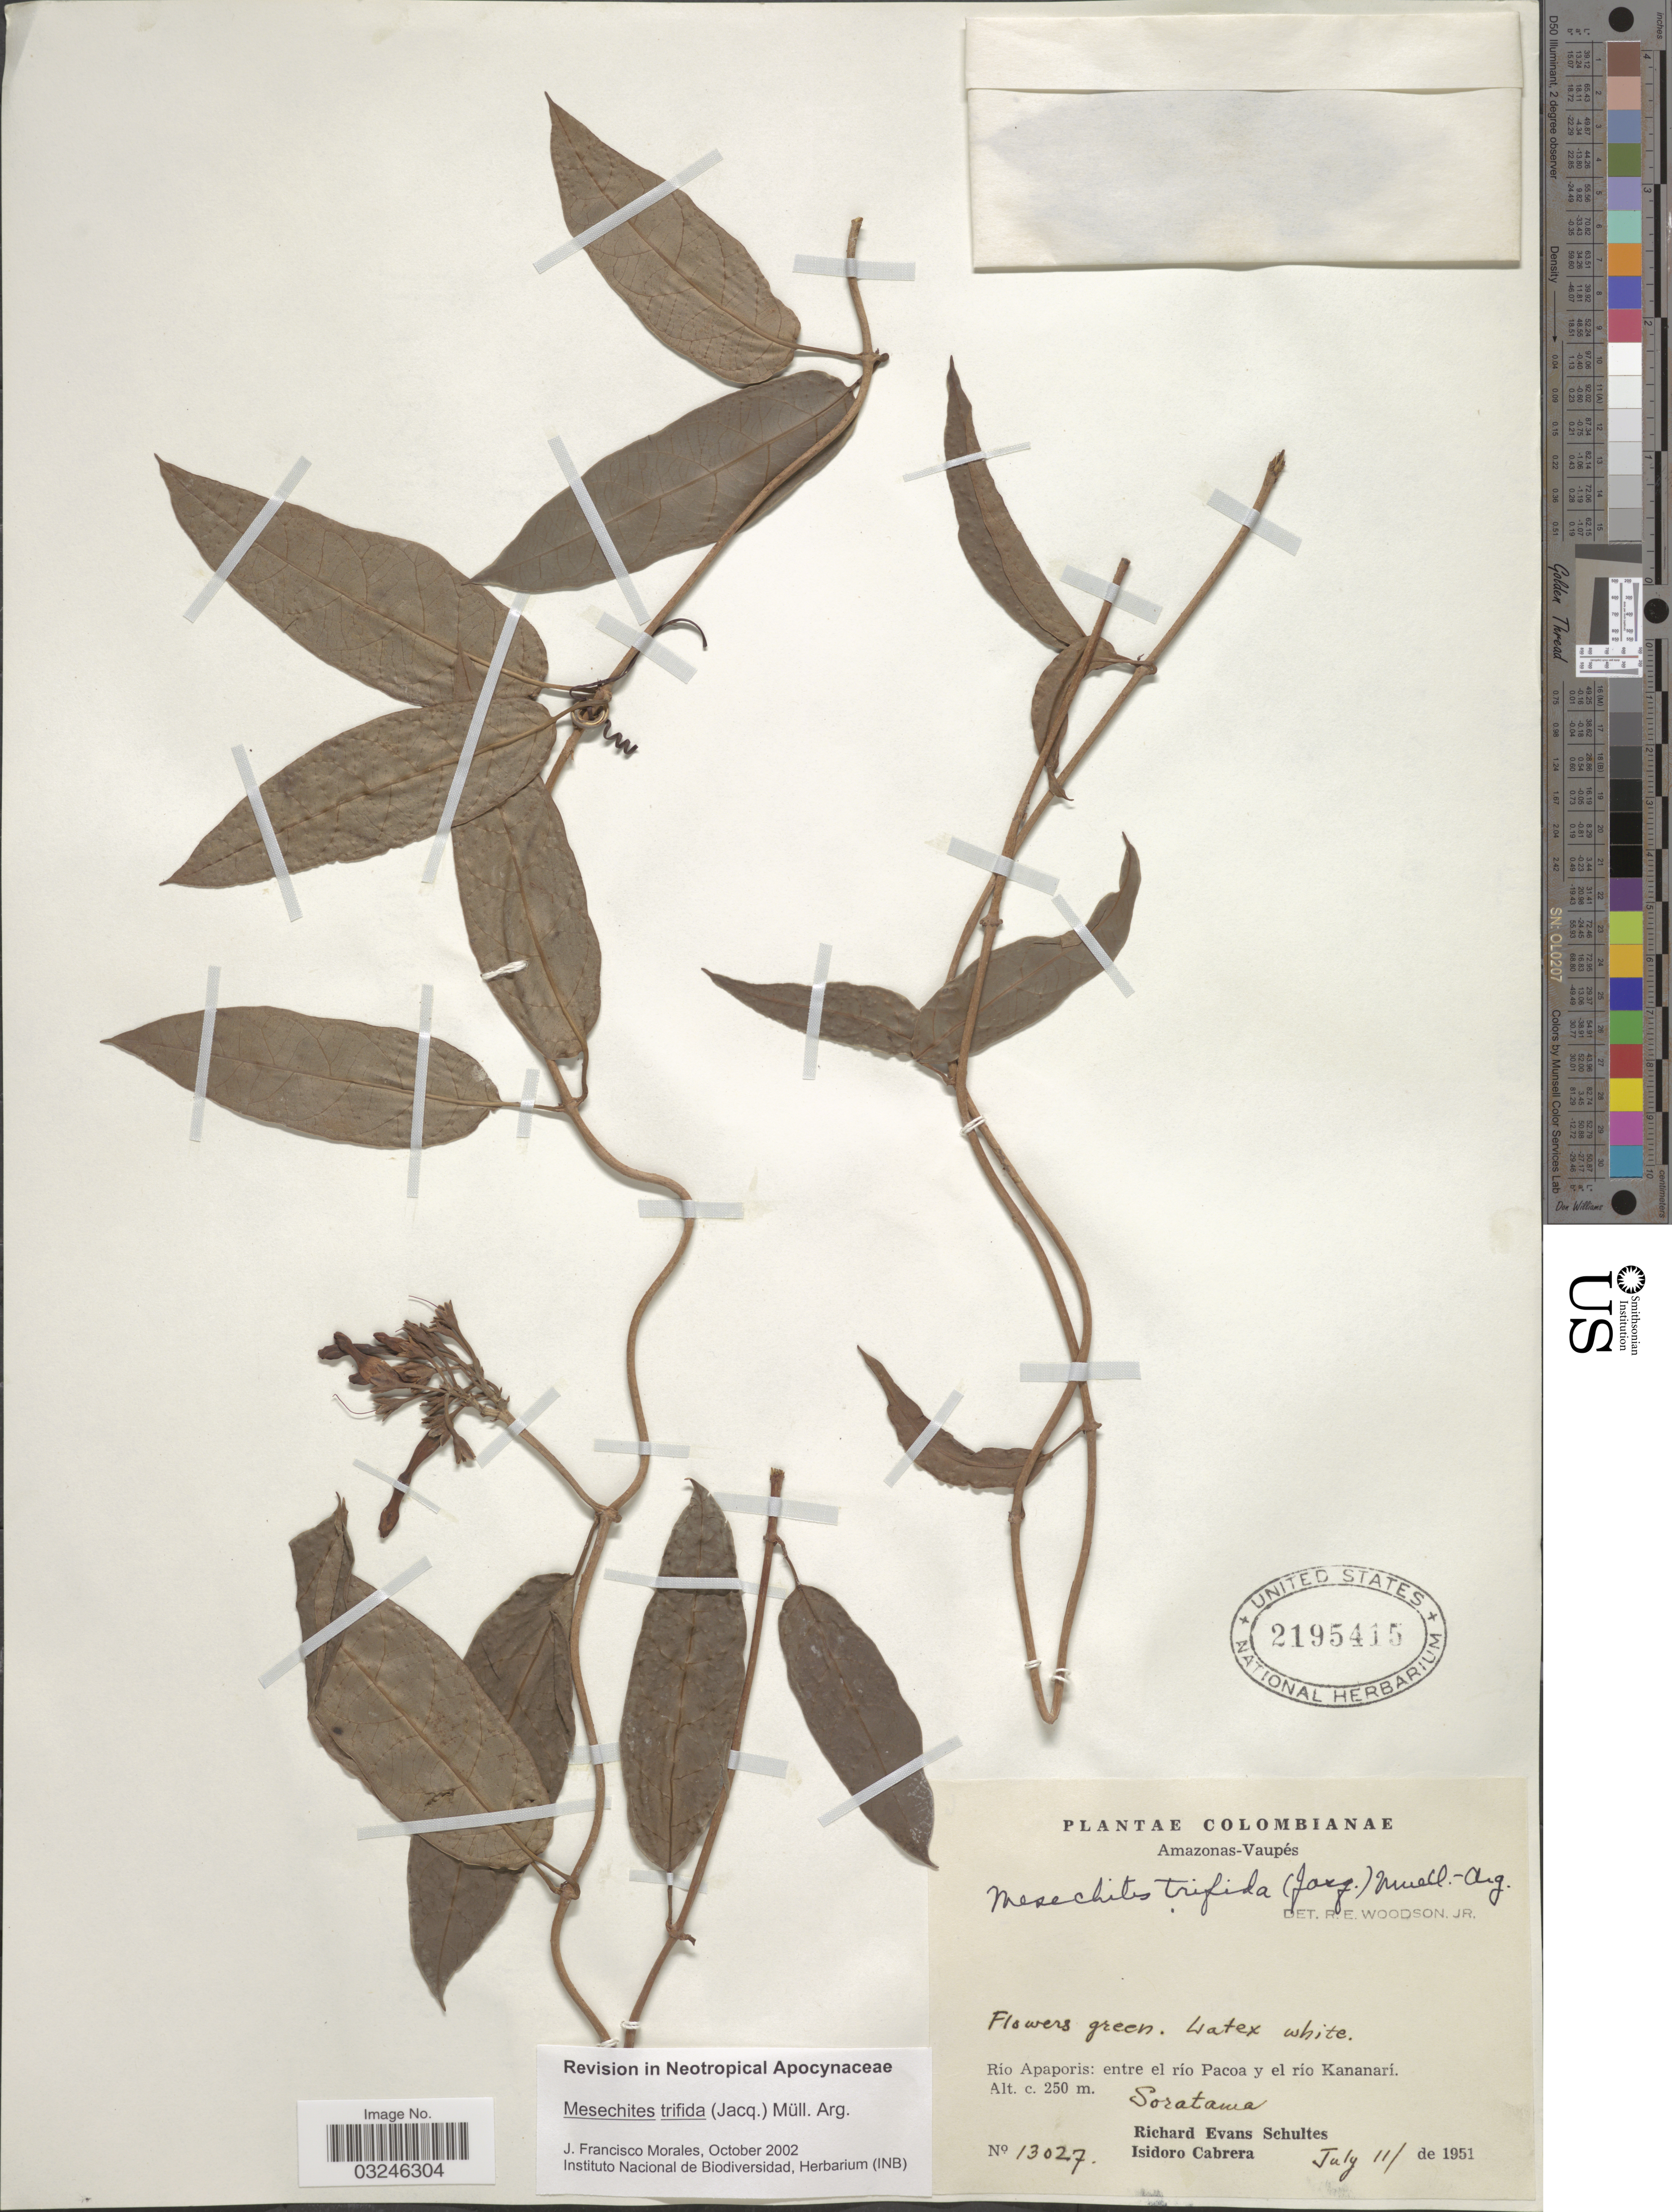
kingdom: Plantae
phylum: Tracheophyta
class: Magnoliopsida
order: Gentianales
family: Apocynaceae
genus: Mesechites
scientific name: Mesechites trifidus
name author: (Jacq.) Müll. Arg.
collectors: R. E. Schultes & I. Cabrera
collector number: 13027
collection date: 1951-07-11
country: Colombia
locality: Amazonas - Vaupés. Río Apaporis: entre el río Pacoa y el río Kananarí. Soratama.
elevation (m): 250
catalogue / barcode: US 2195415